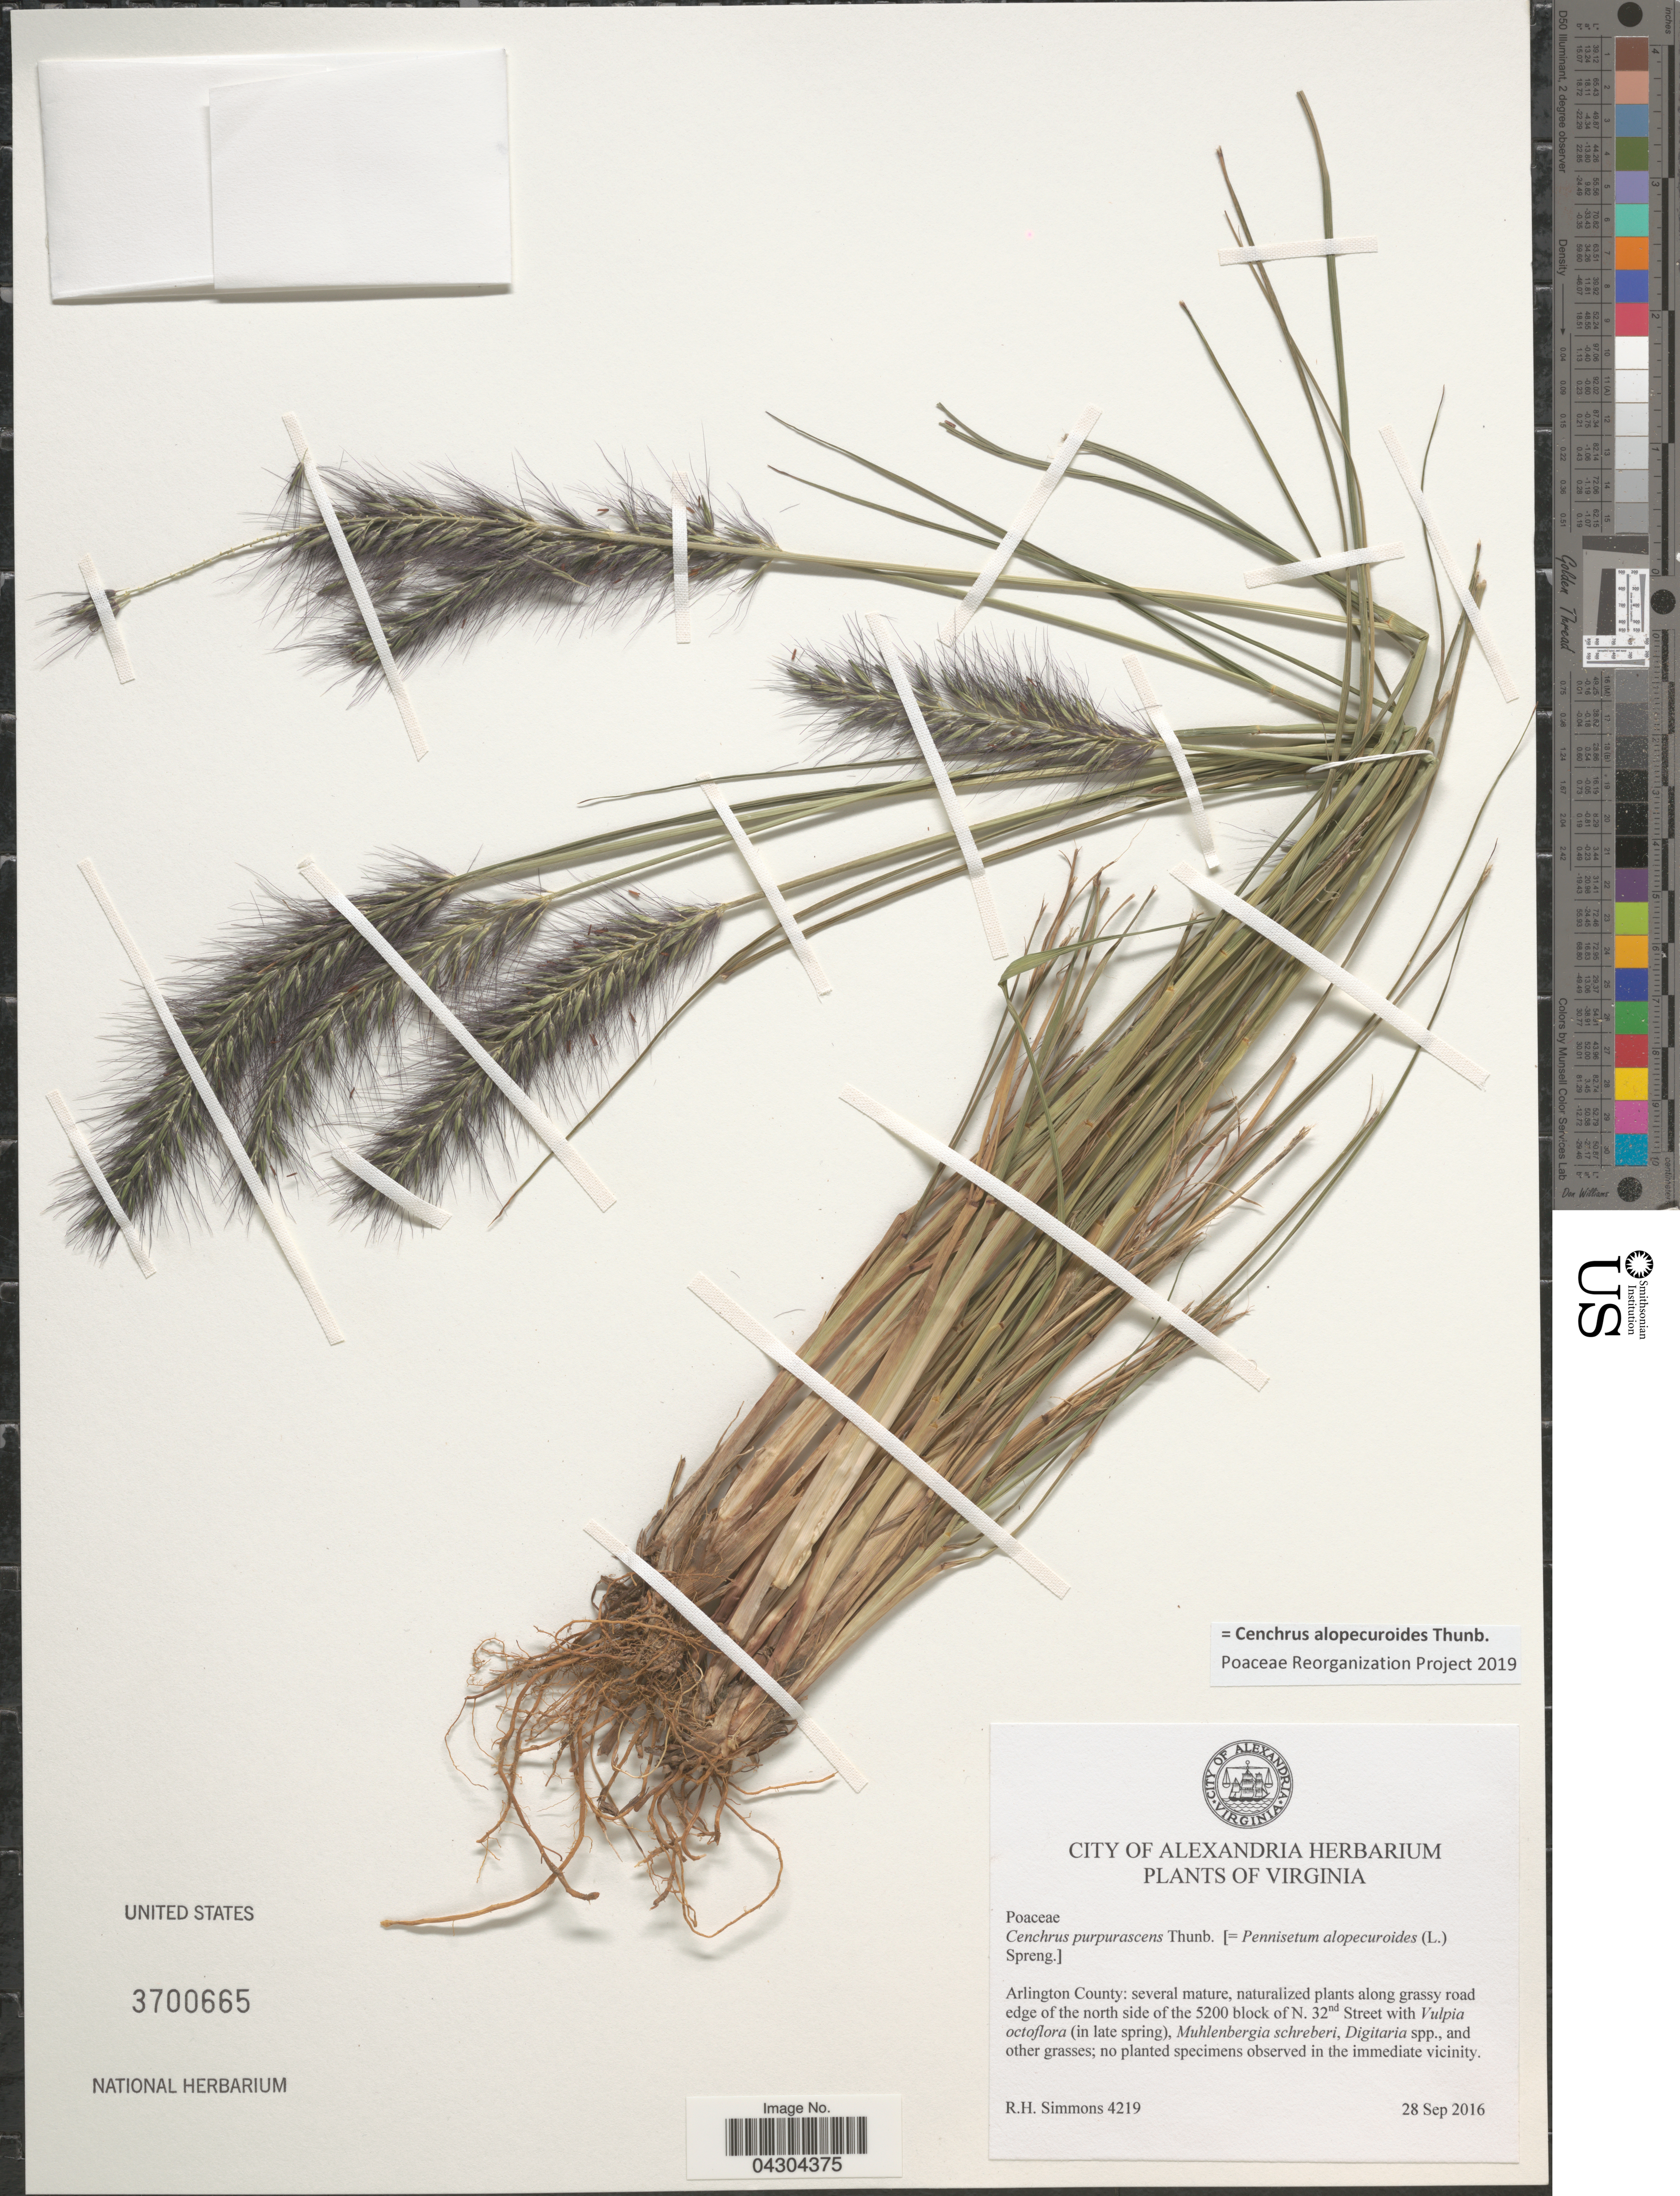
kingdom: Plantae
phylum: Tracheophyta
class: Liliopsida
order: Poales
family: Poaceae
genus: Cenchrus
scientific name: Cenchrus alopecuroides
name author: Thunb.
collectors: R. H. Simmons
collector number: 4219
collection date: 2016-09-28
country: United States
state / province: Virginia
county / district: Arlington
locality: Arlington County: several mature, naturalized plants along grassy road edge of the north side of the 5200 block of N. 32nd Street.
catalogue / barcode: US 3700665